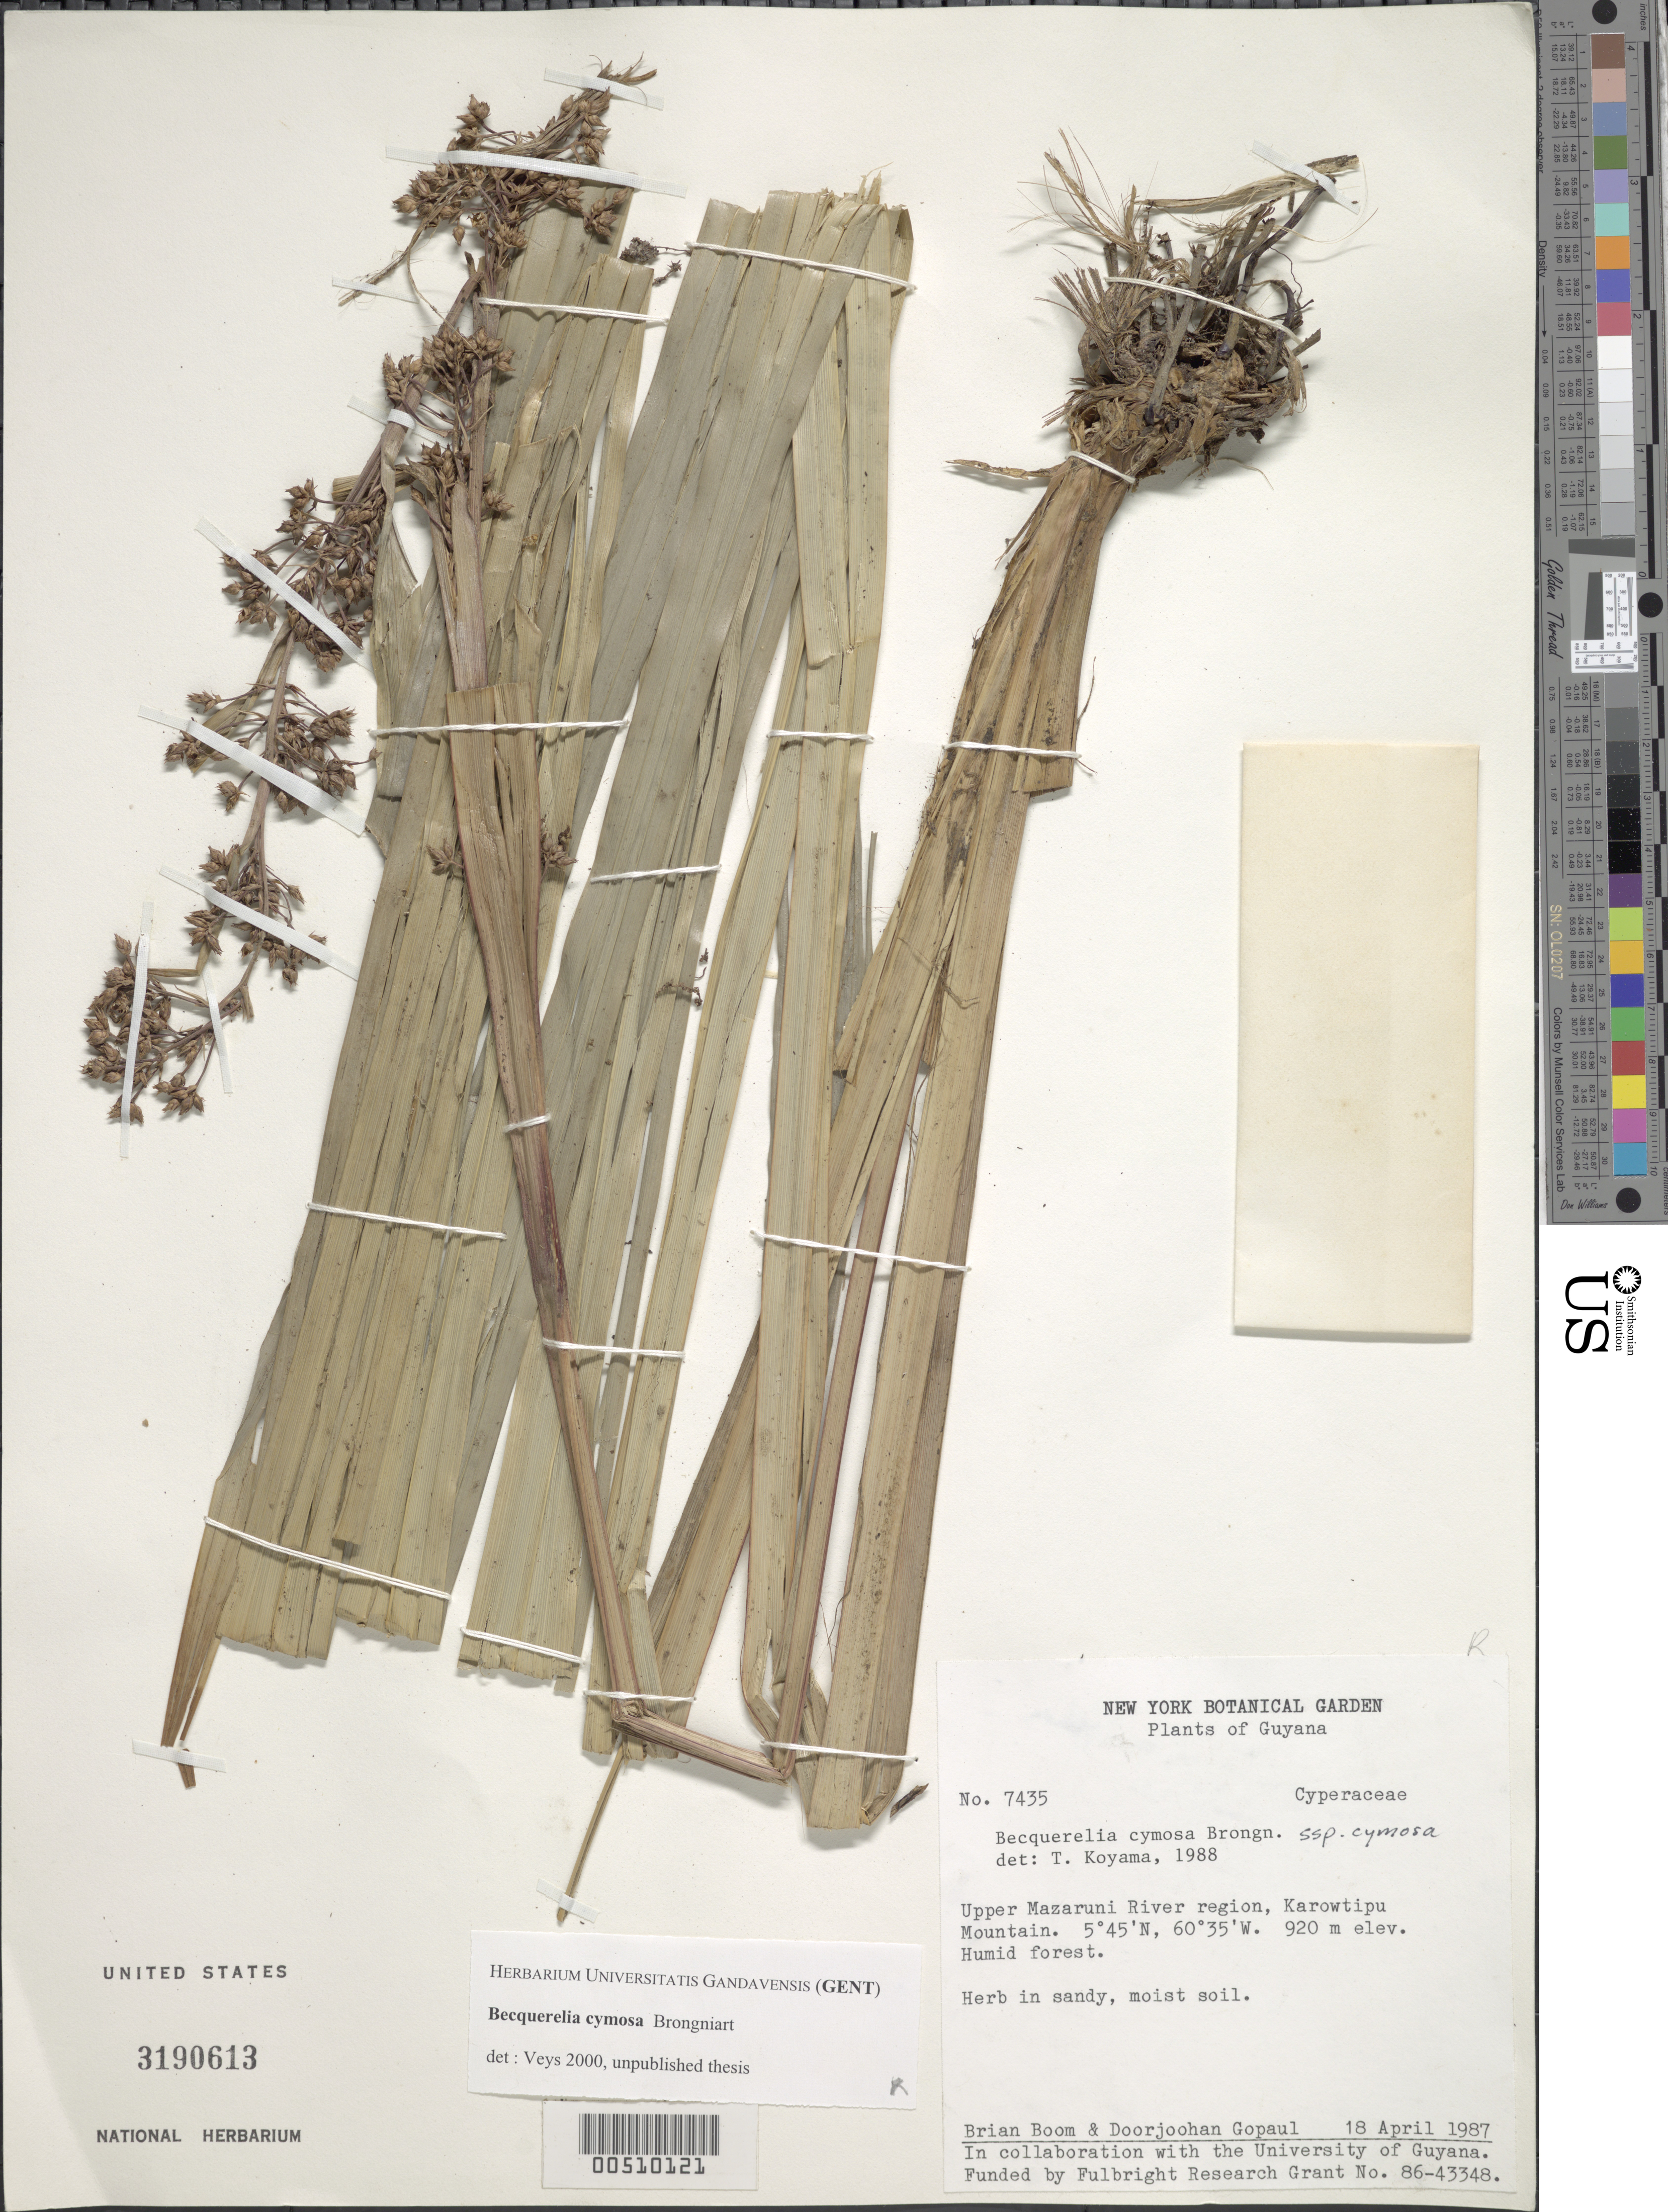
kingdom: Plantae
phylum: Tracheophyta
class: Liliopsida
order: Poales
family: Cyperaceae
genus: Becquerelia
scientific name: Becquerelia cymosa subsp. cymosa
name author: Brongn.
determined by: Koyama, Tetsuo M.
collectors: B. M. Boom & D. Gopaul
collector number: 7435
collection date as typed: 18 Apr 1987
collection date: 1987-04-18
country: Guyana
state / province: Cuyuni-Mazaruni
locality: Karowtipu Mountain. [In former Upper Mazaruni River Region.]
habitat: Humid forest.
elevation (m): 920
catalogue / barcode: US 3190613